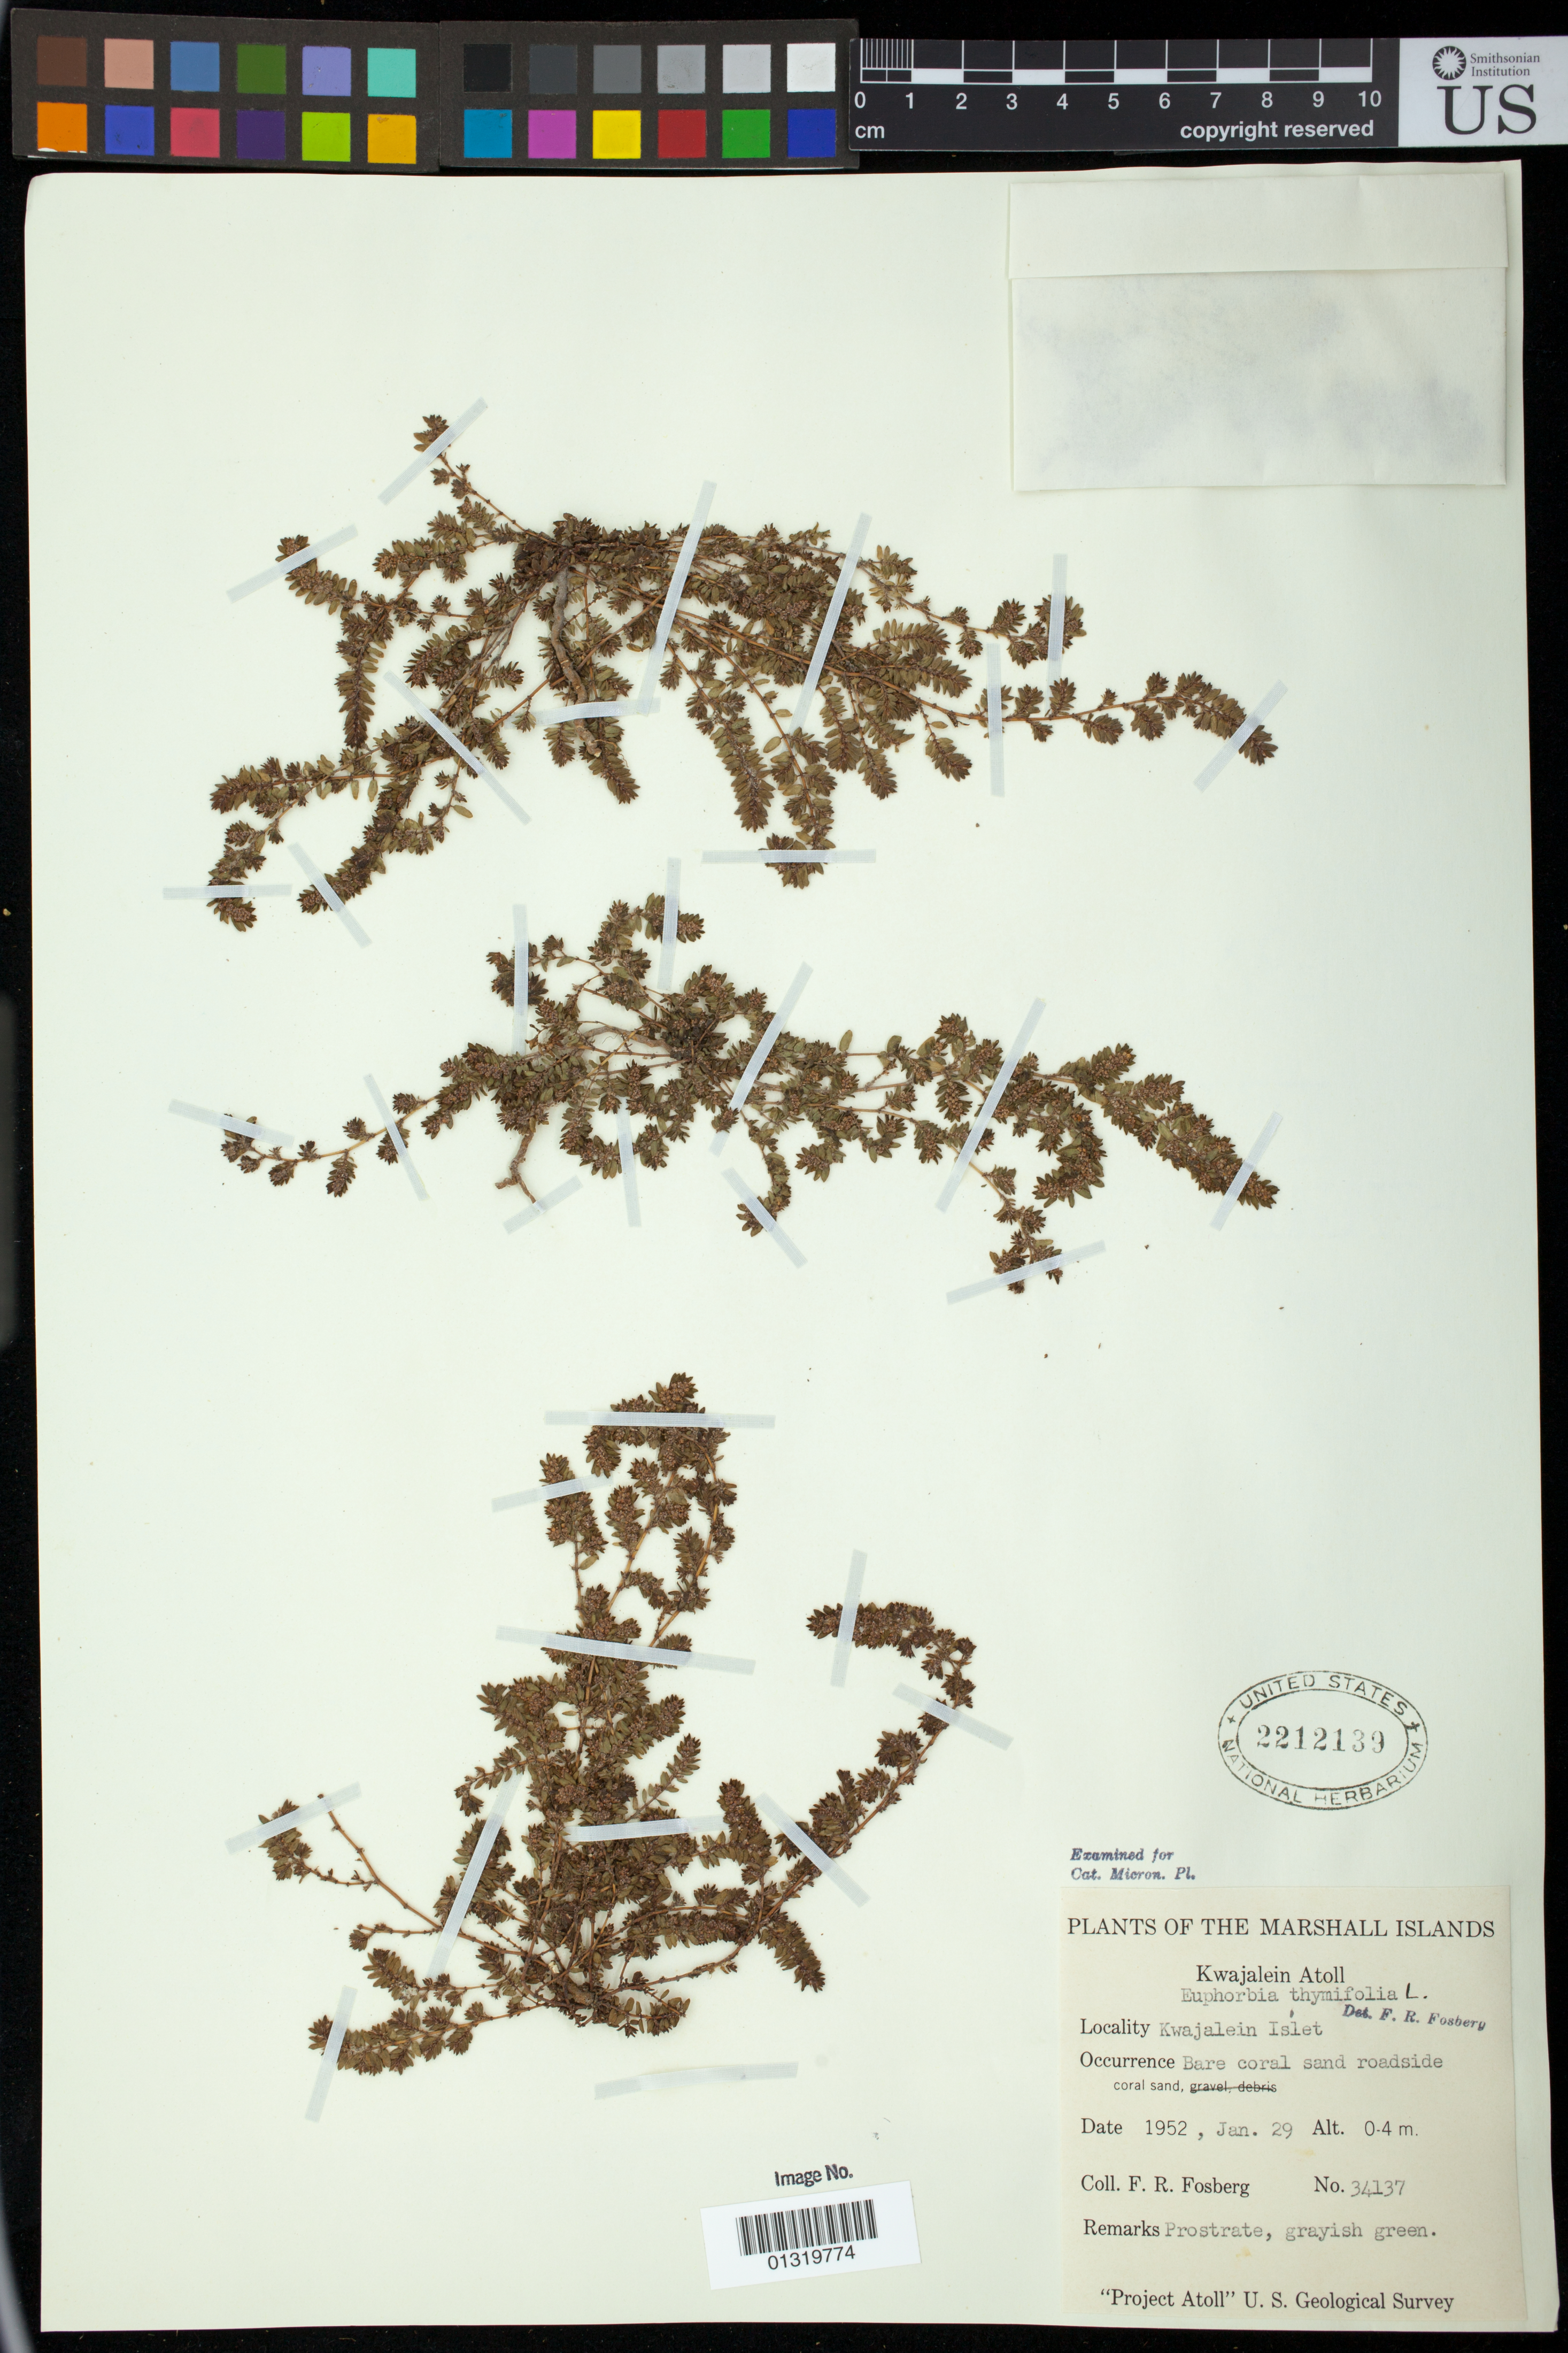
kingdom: Plantae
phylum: Tracheophyta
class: Magnoliopsida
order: Malpighiales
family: Euphorbiaceae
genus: Euphorbia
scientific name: Euphorbia thymifolia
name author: L.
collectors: F. R. Fosberg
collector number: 34137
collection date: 1952-01-29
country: Marshall Islands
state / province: Kwajalein Atoll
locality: Kwajalein Islet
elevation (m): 0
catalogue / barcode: US 2212139